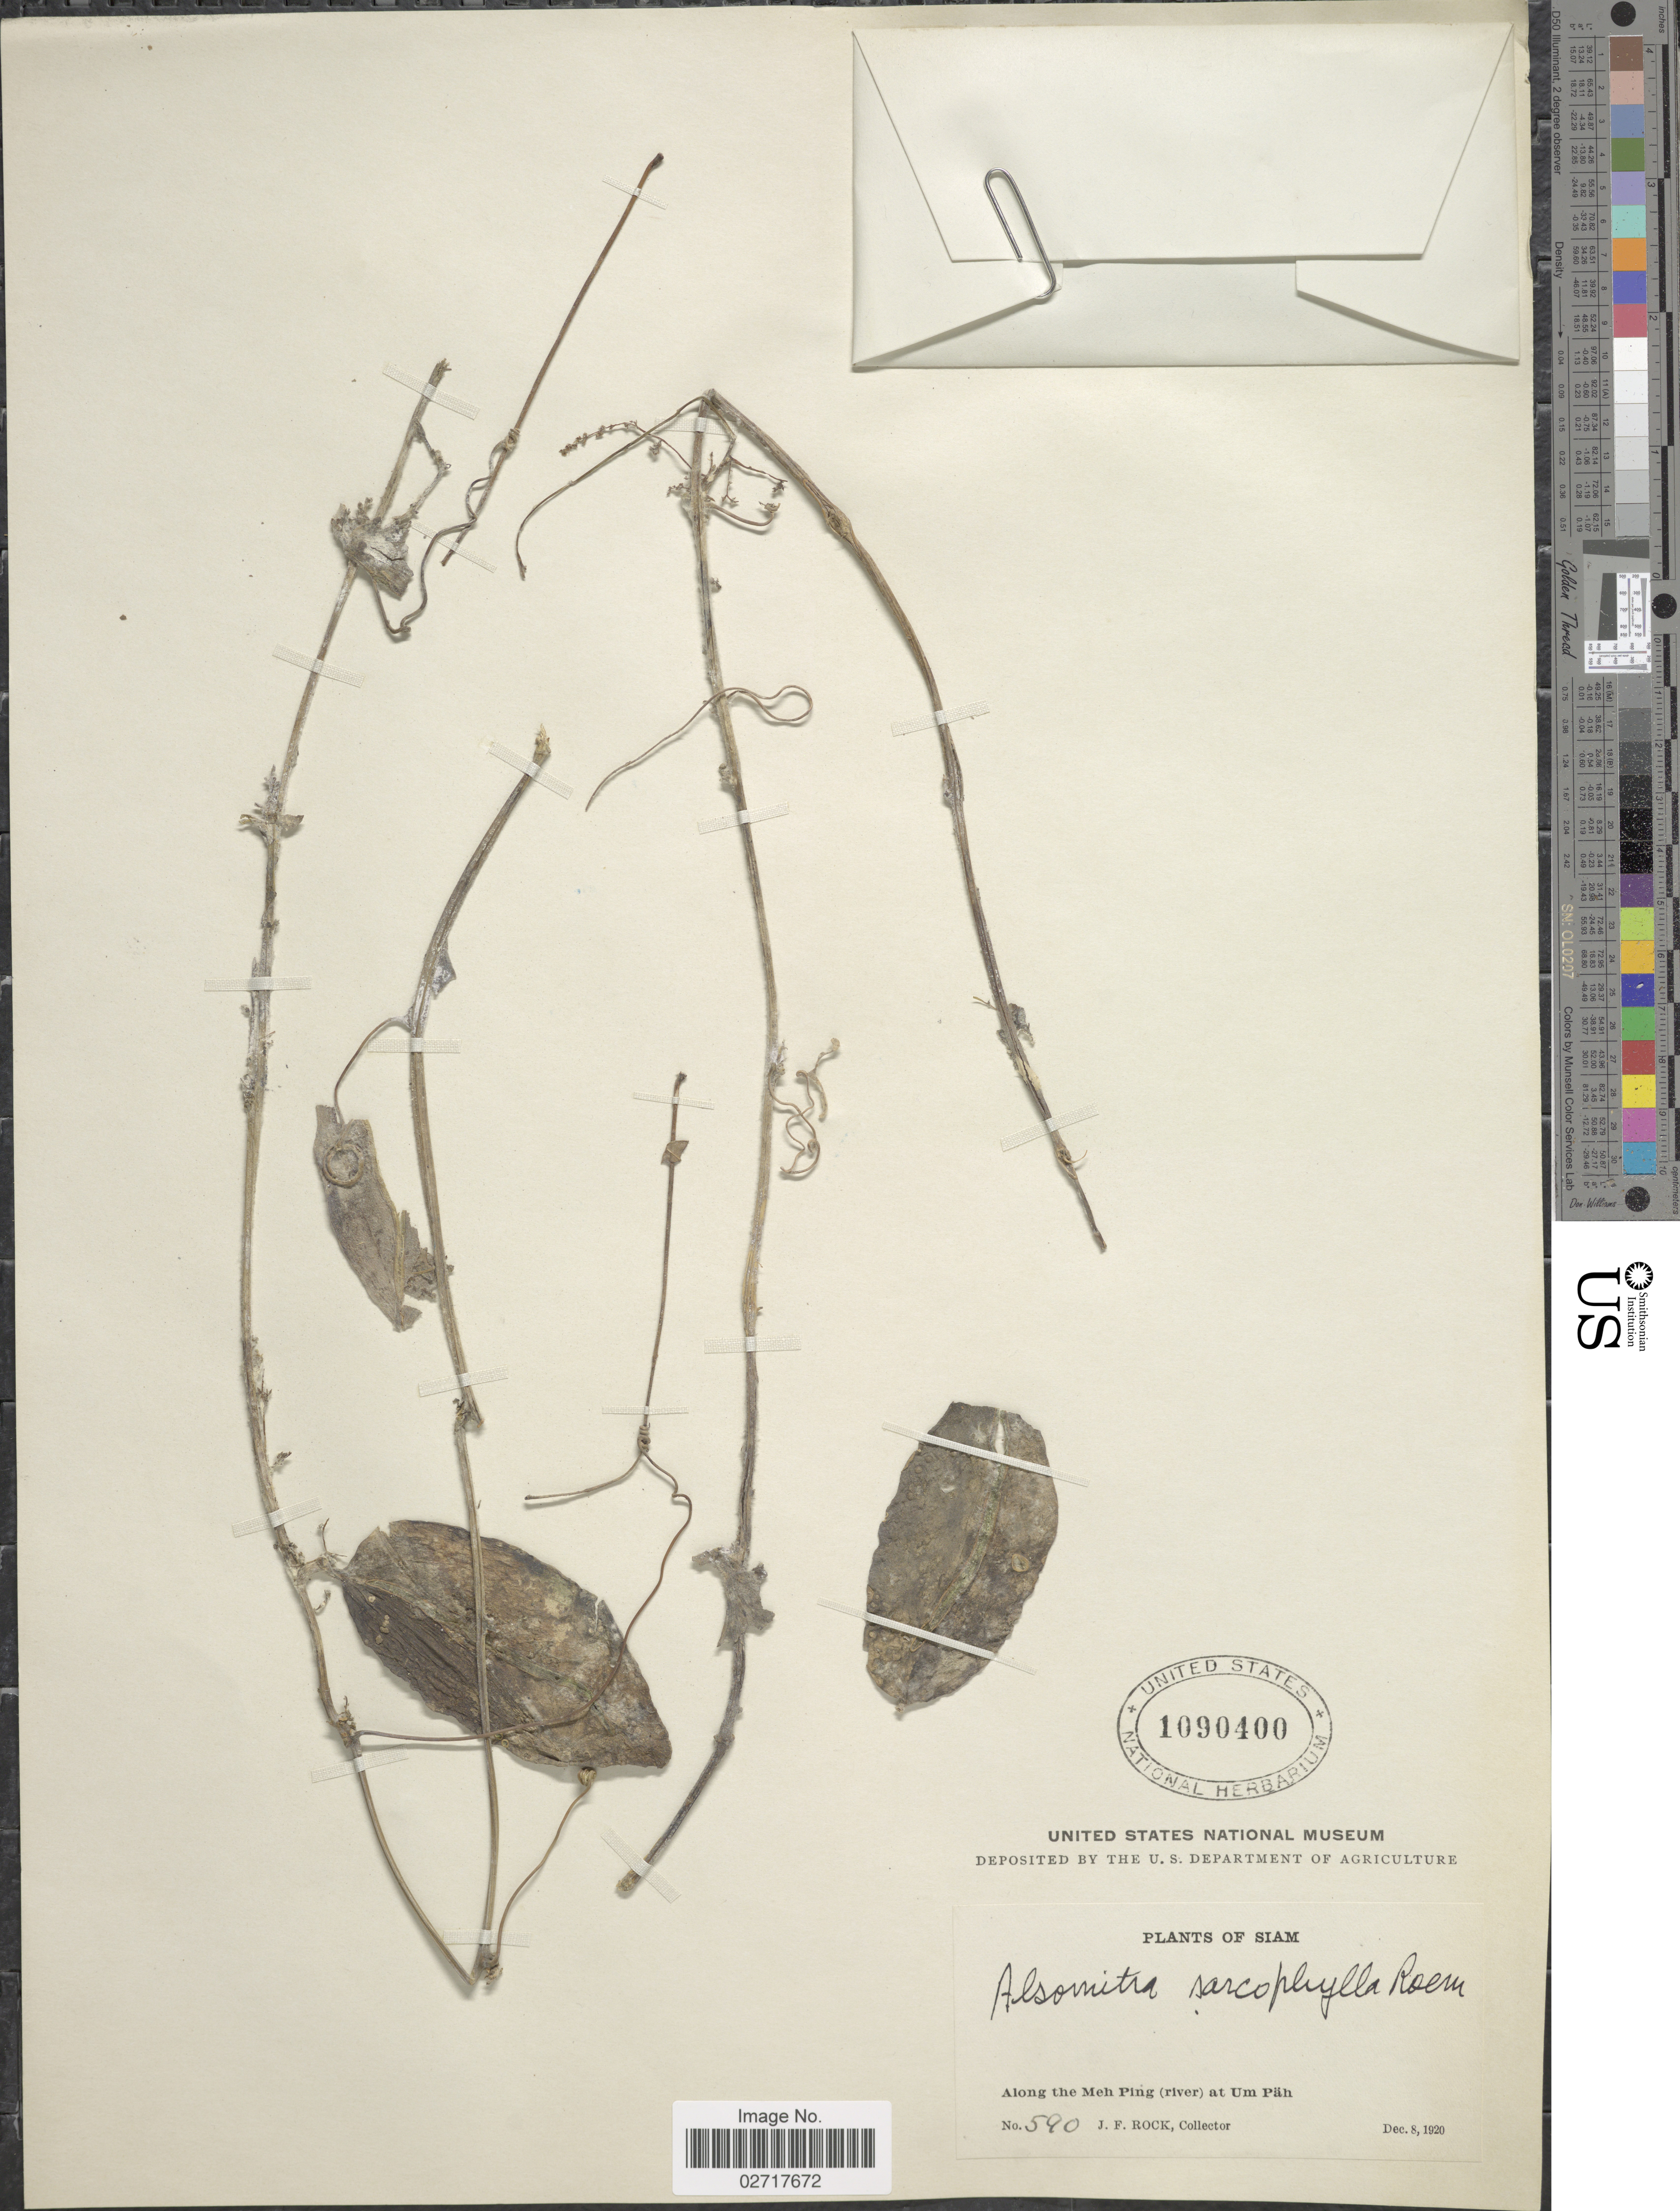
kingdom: Plantae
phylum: Tracheophyta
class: Magnoliopsida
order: Cucurbitales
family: Cucurbitaceae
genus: Neoalsomitra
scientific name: Neoalsomitra sarcophylla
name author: (Wall.) Hutch.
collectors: J. F. Rock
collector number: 590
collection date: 1920-12-08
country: Thailand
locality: Siam. Along the Meh Ping (river) at Um Pan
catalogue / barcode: US 1090400